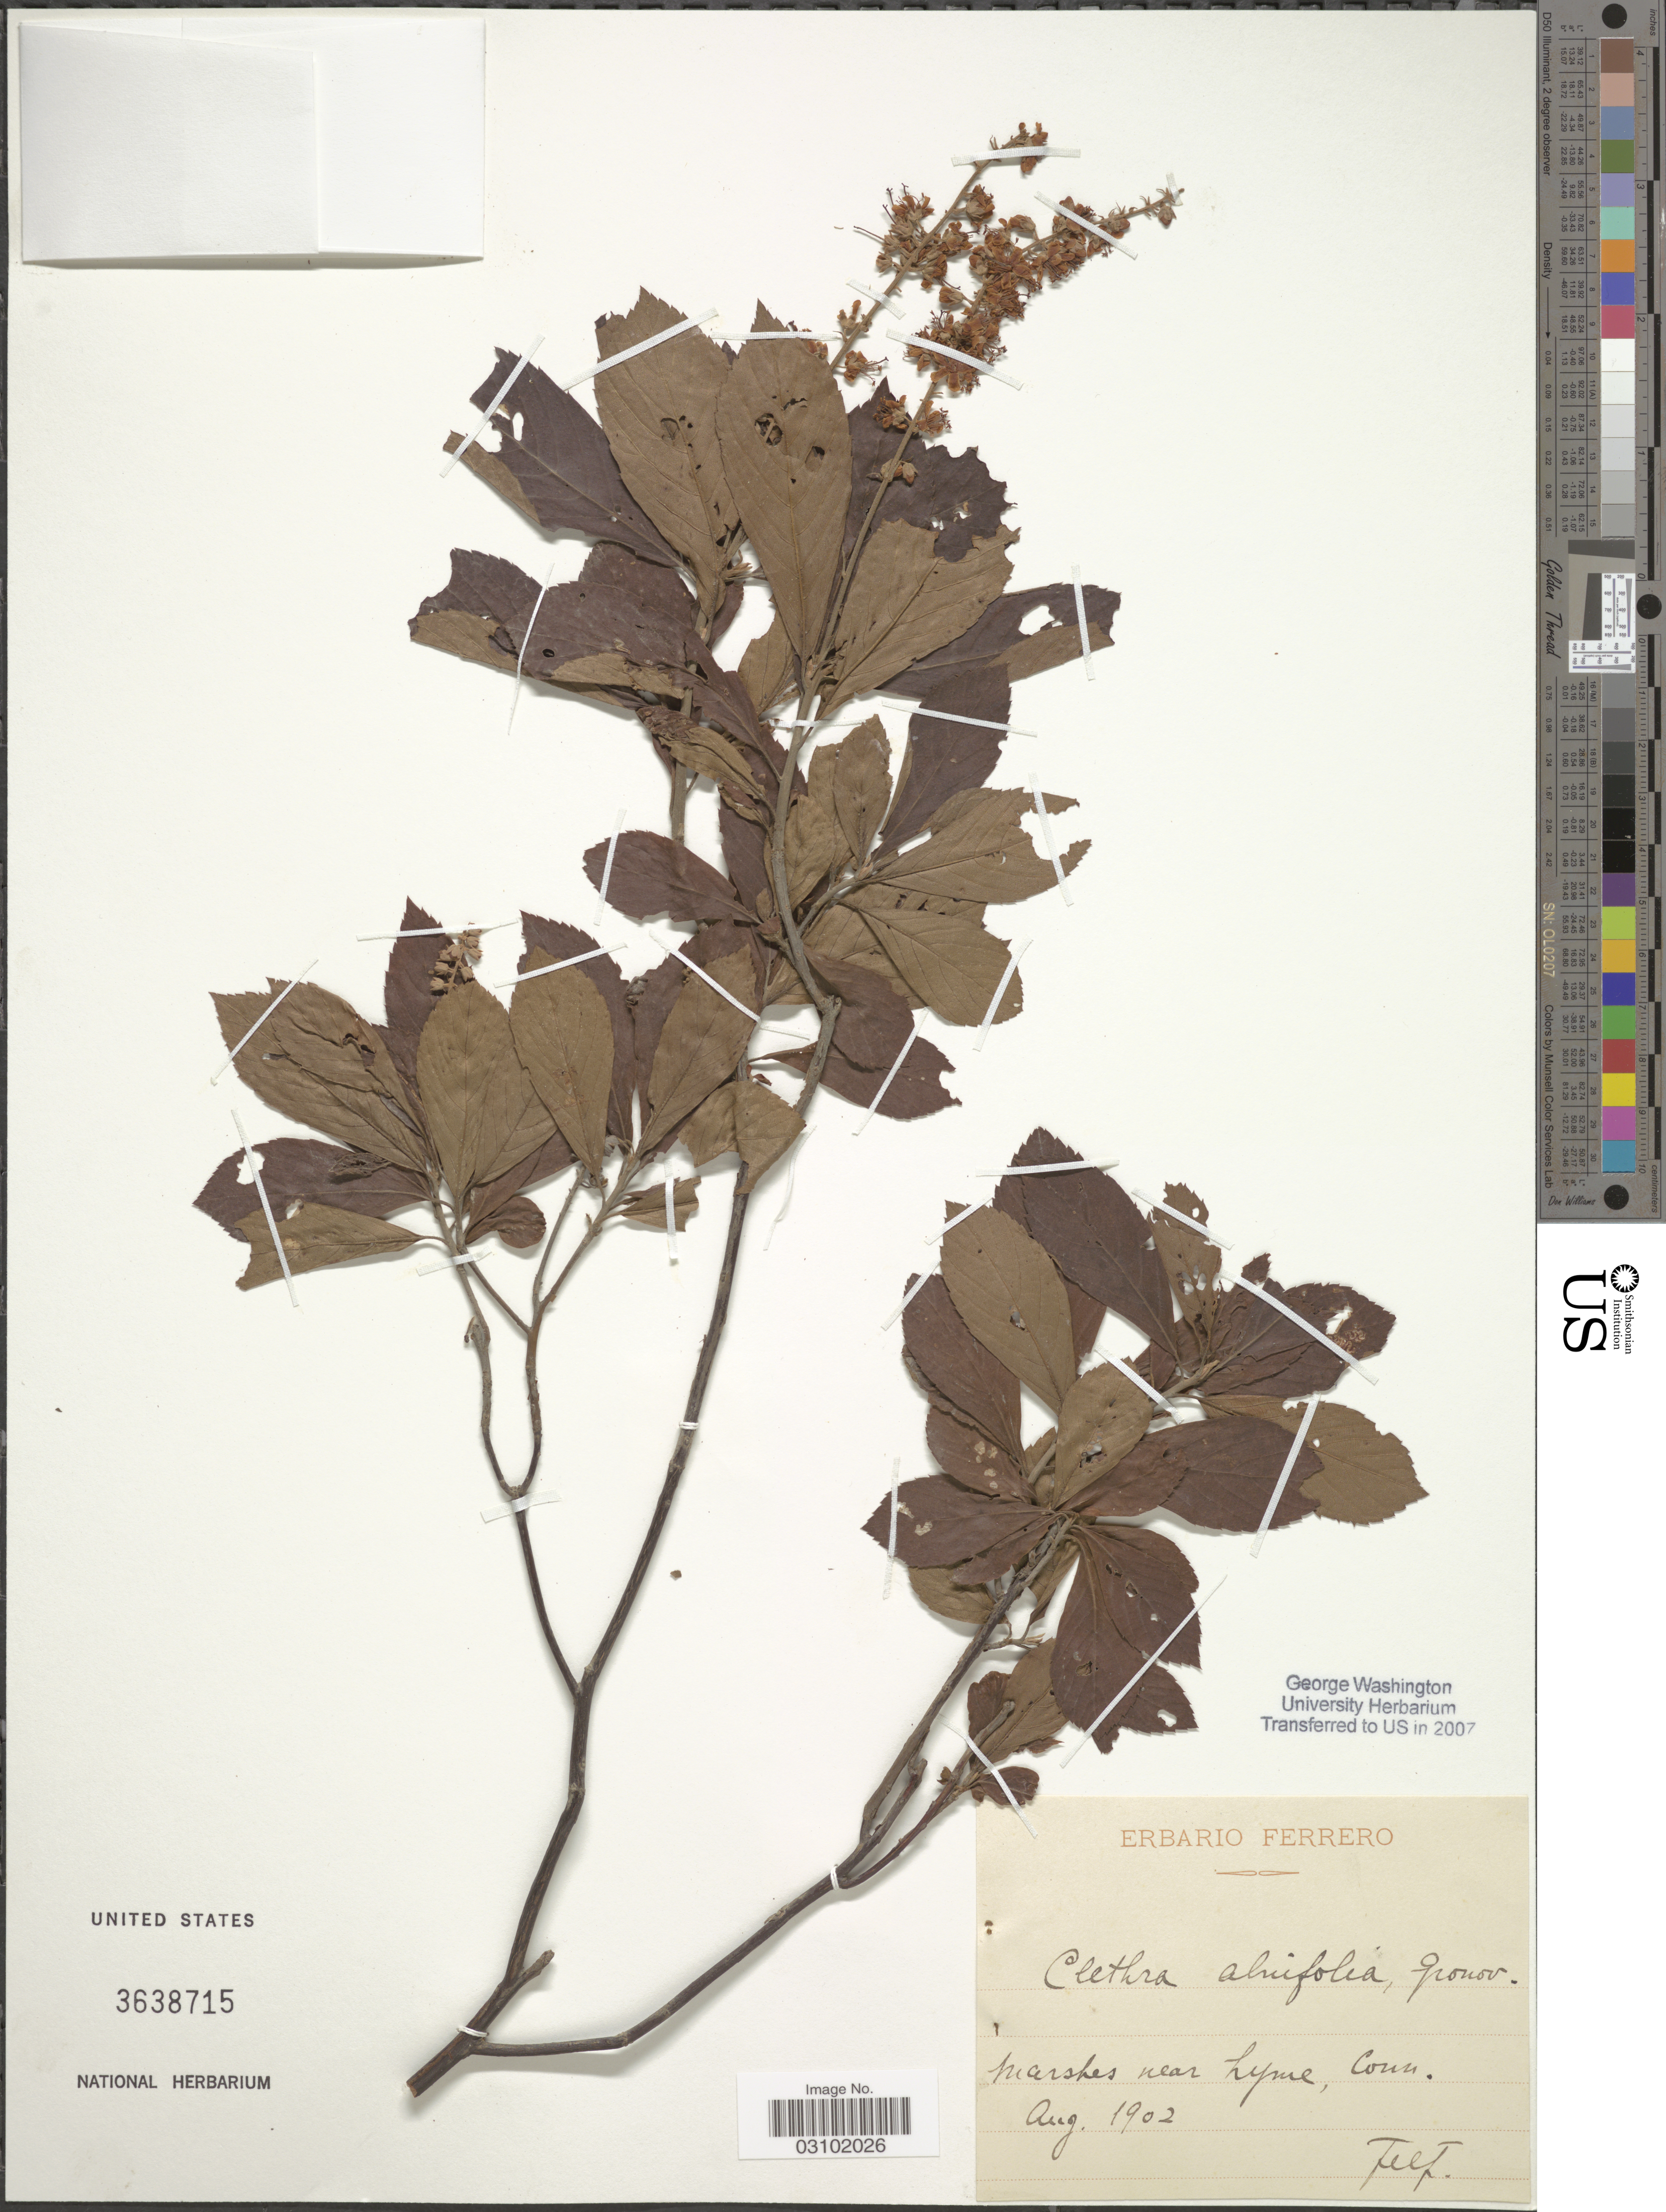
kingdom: Plantae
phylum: Tracheophyta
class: Magnoliopsida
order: Ericales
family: Clethraceae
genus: Clethra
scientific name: Clethra alnifolia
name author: L.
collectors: F. Ferrero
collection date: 1902-08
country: United States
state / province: Connecticut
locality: Marshes near Lyme.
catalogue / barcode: US 3638715